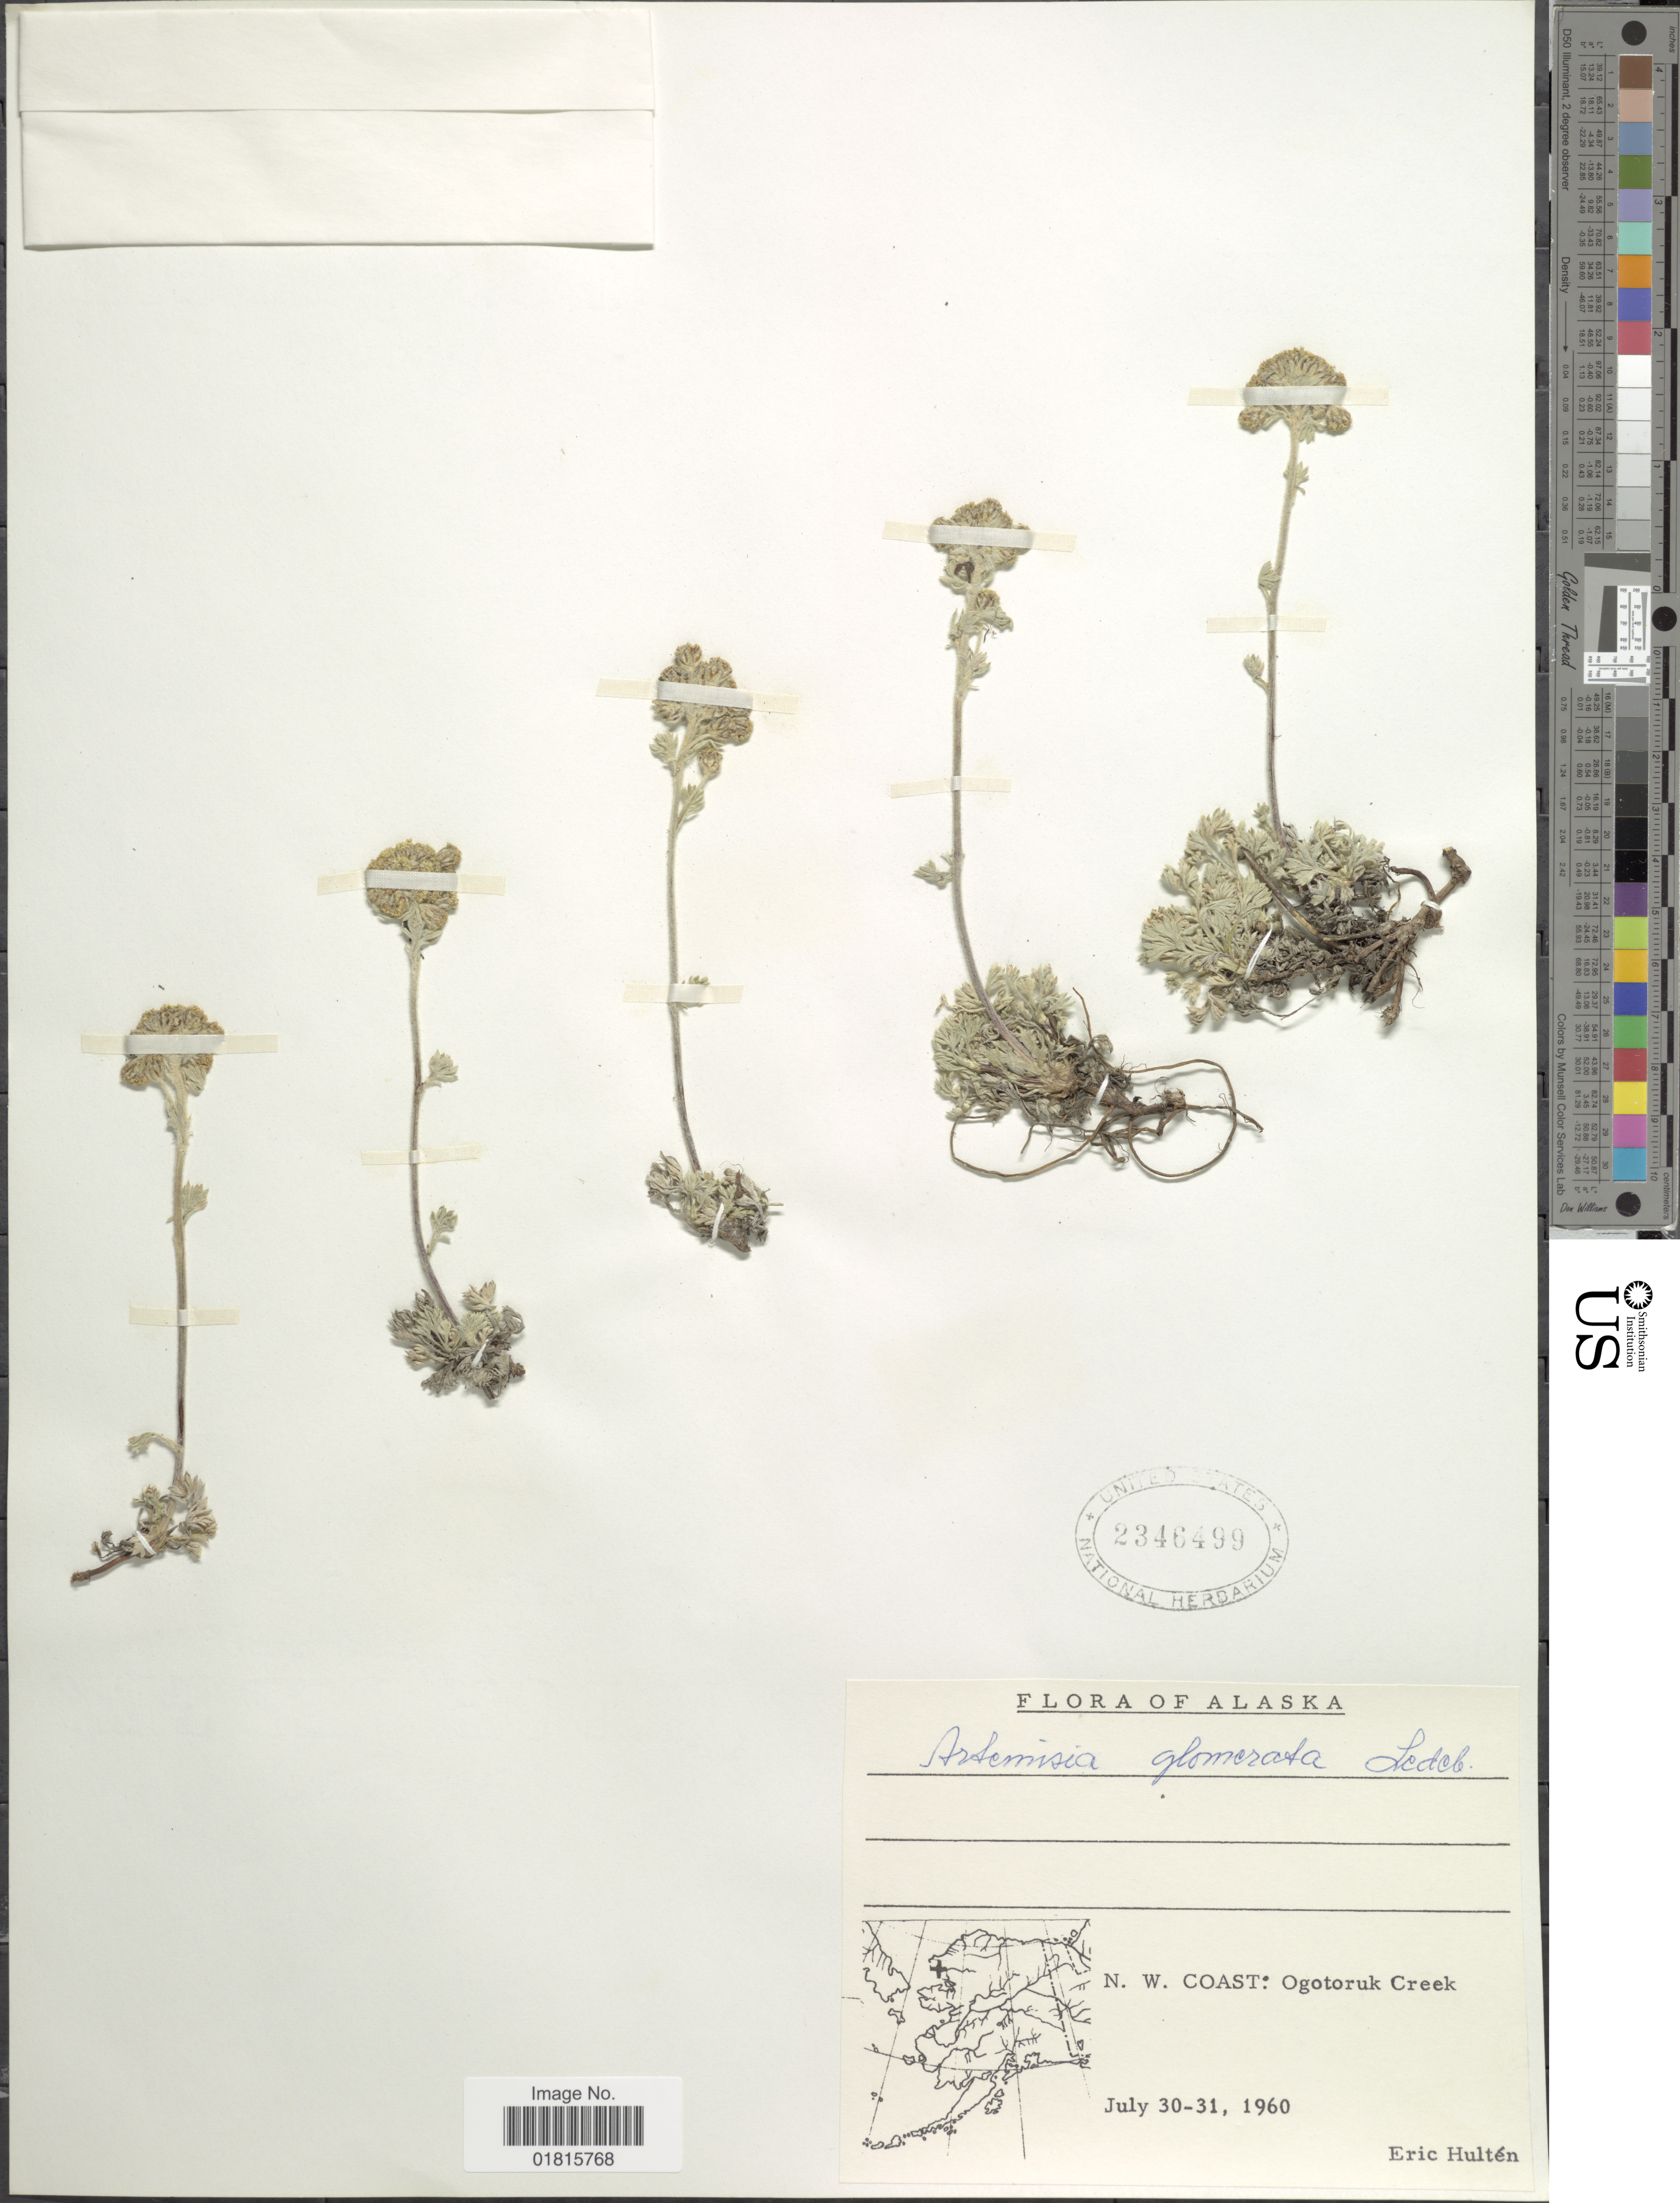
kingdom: Plantae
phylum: Tracheophyta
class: Magnoliopsida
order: Asterales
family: Asteraceae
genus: Artemisia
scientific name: Artemisia glomerata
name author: Ledeb.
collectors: E. G. Hultén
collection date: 1960-07-30/1960-07-31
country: United States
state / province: Alaska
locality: N.W. Coast: Ogotoruk Creek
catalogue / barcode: US 2346499